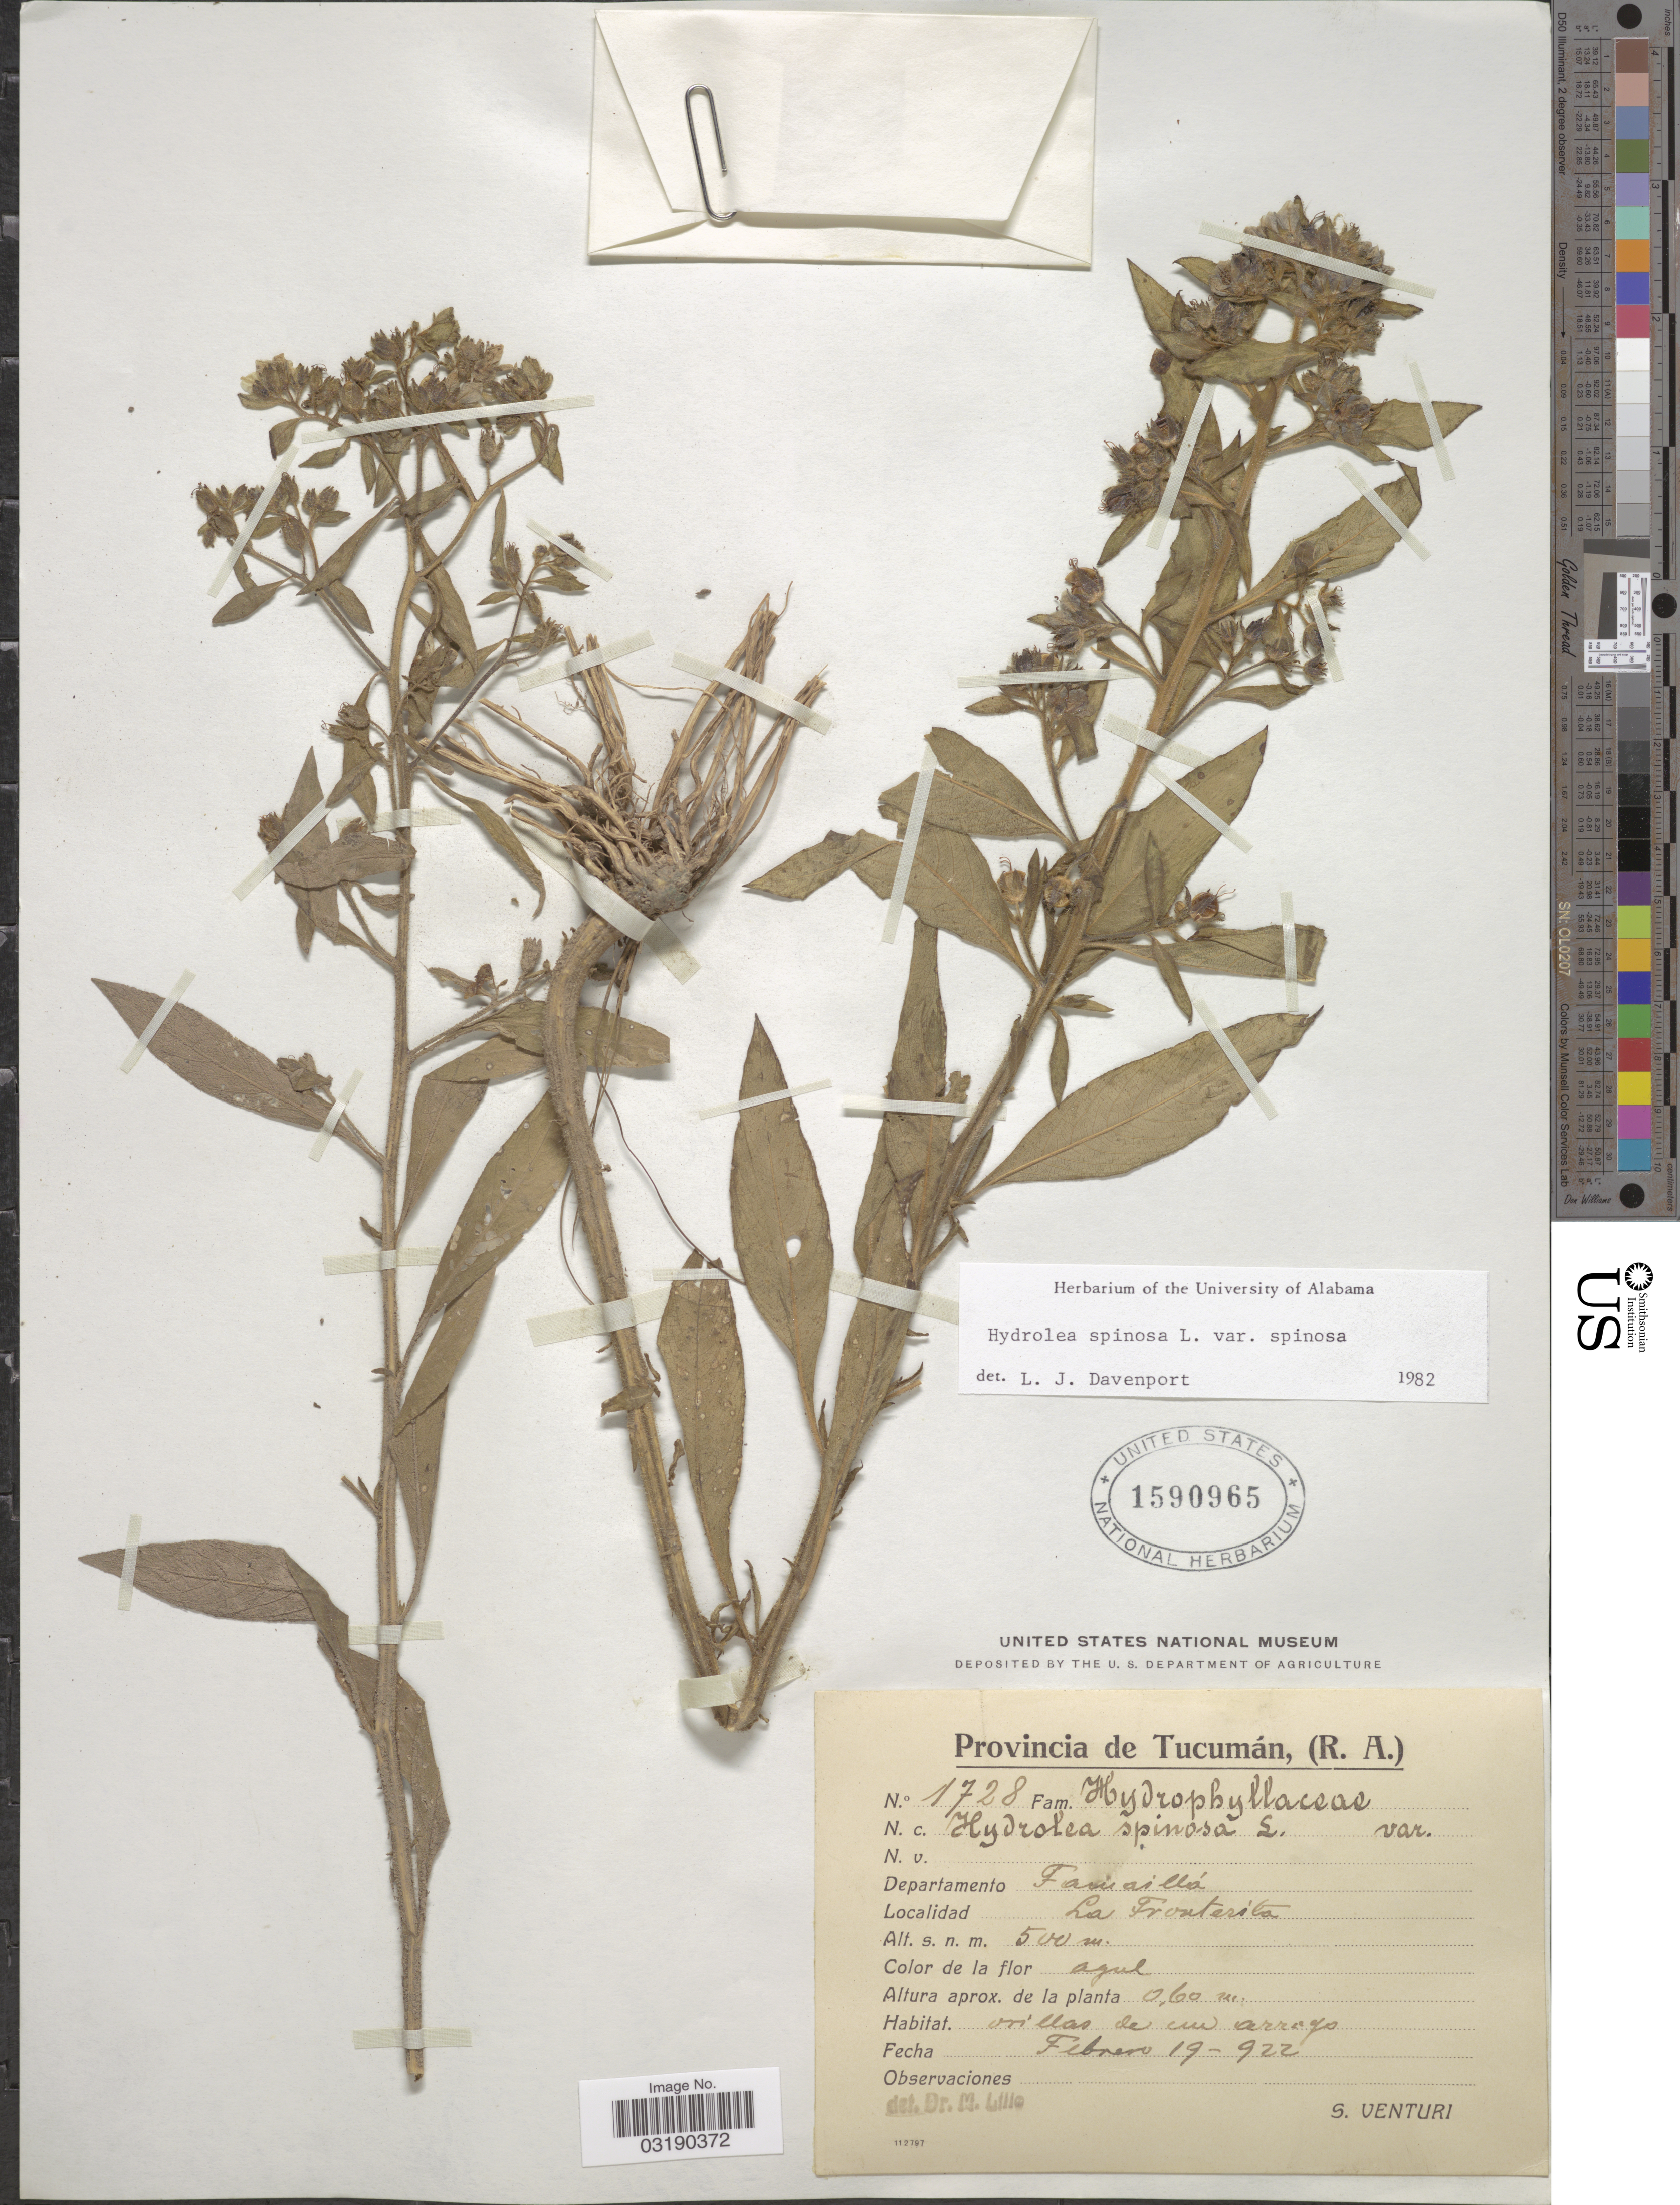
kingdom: Plantae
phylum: Tracheophyta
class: Magnoliopsida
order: Solanales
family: Hydroleaceae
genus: Hydrolea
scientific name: Hydrolea spinosa var. spinosa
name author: L.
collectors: S. Venturi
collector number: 1728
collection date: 1922-02-19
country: Argentina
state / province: Tucuman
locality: Provincia de Tucumán. Departamento Famaillá. La Fronterita.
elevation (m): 500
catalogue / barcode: US 1590965